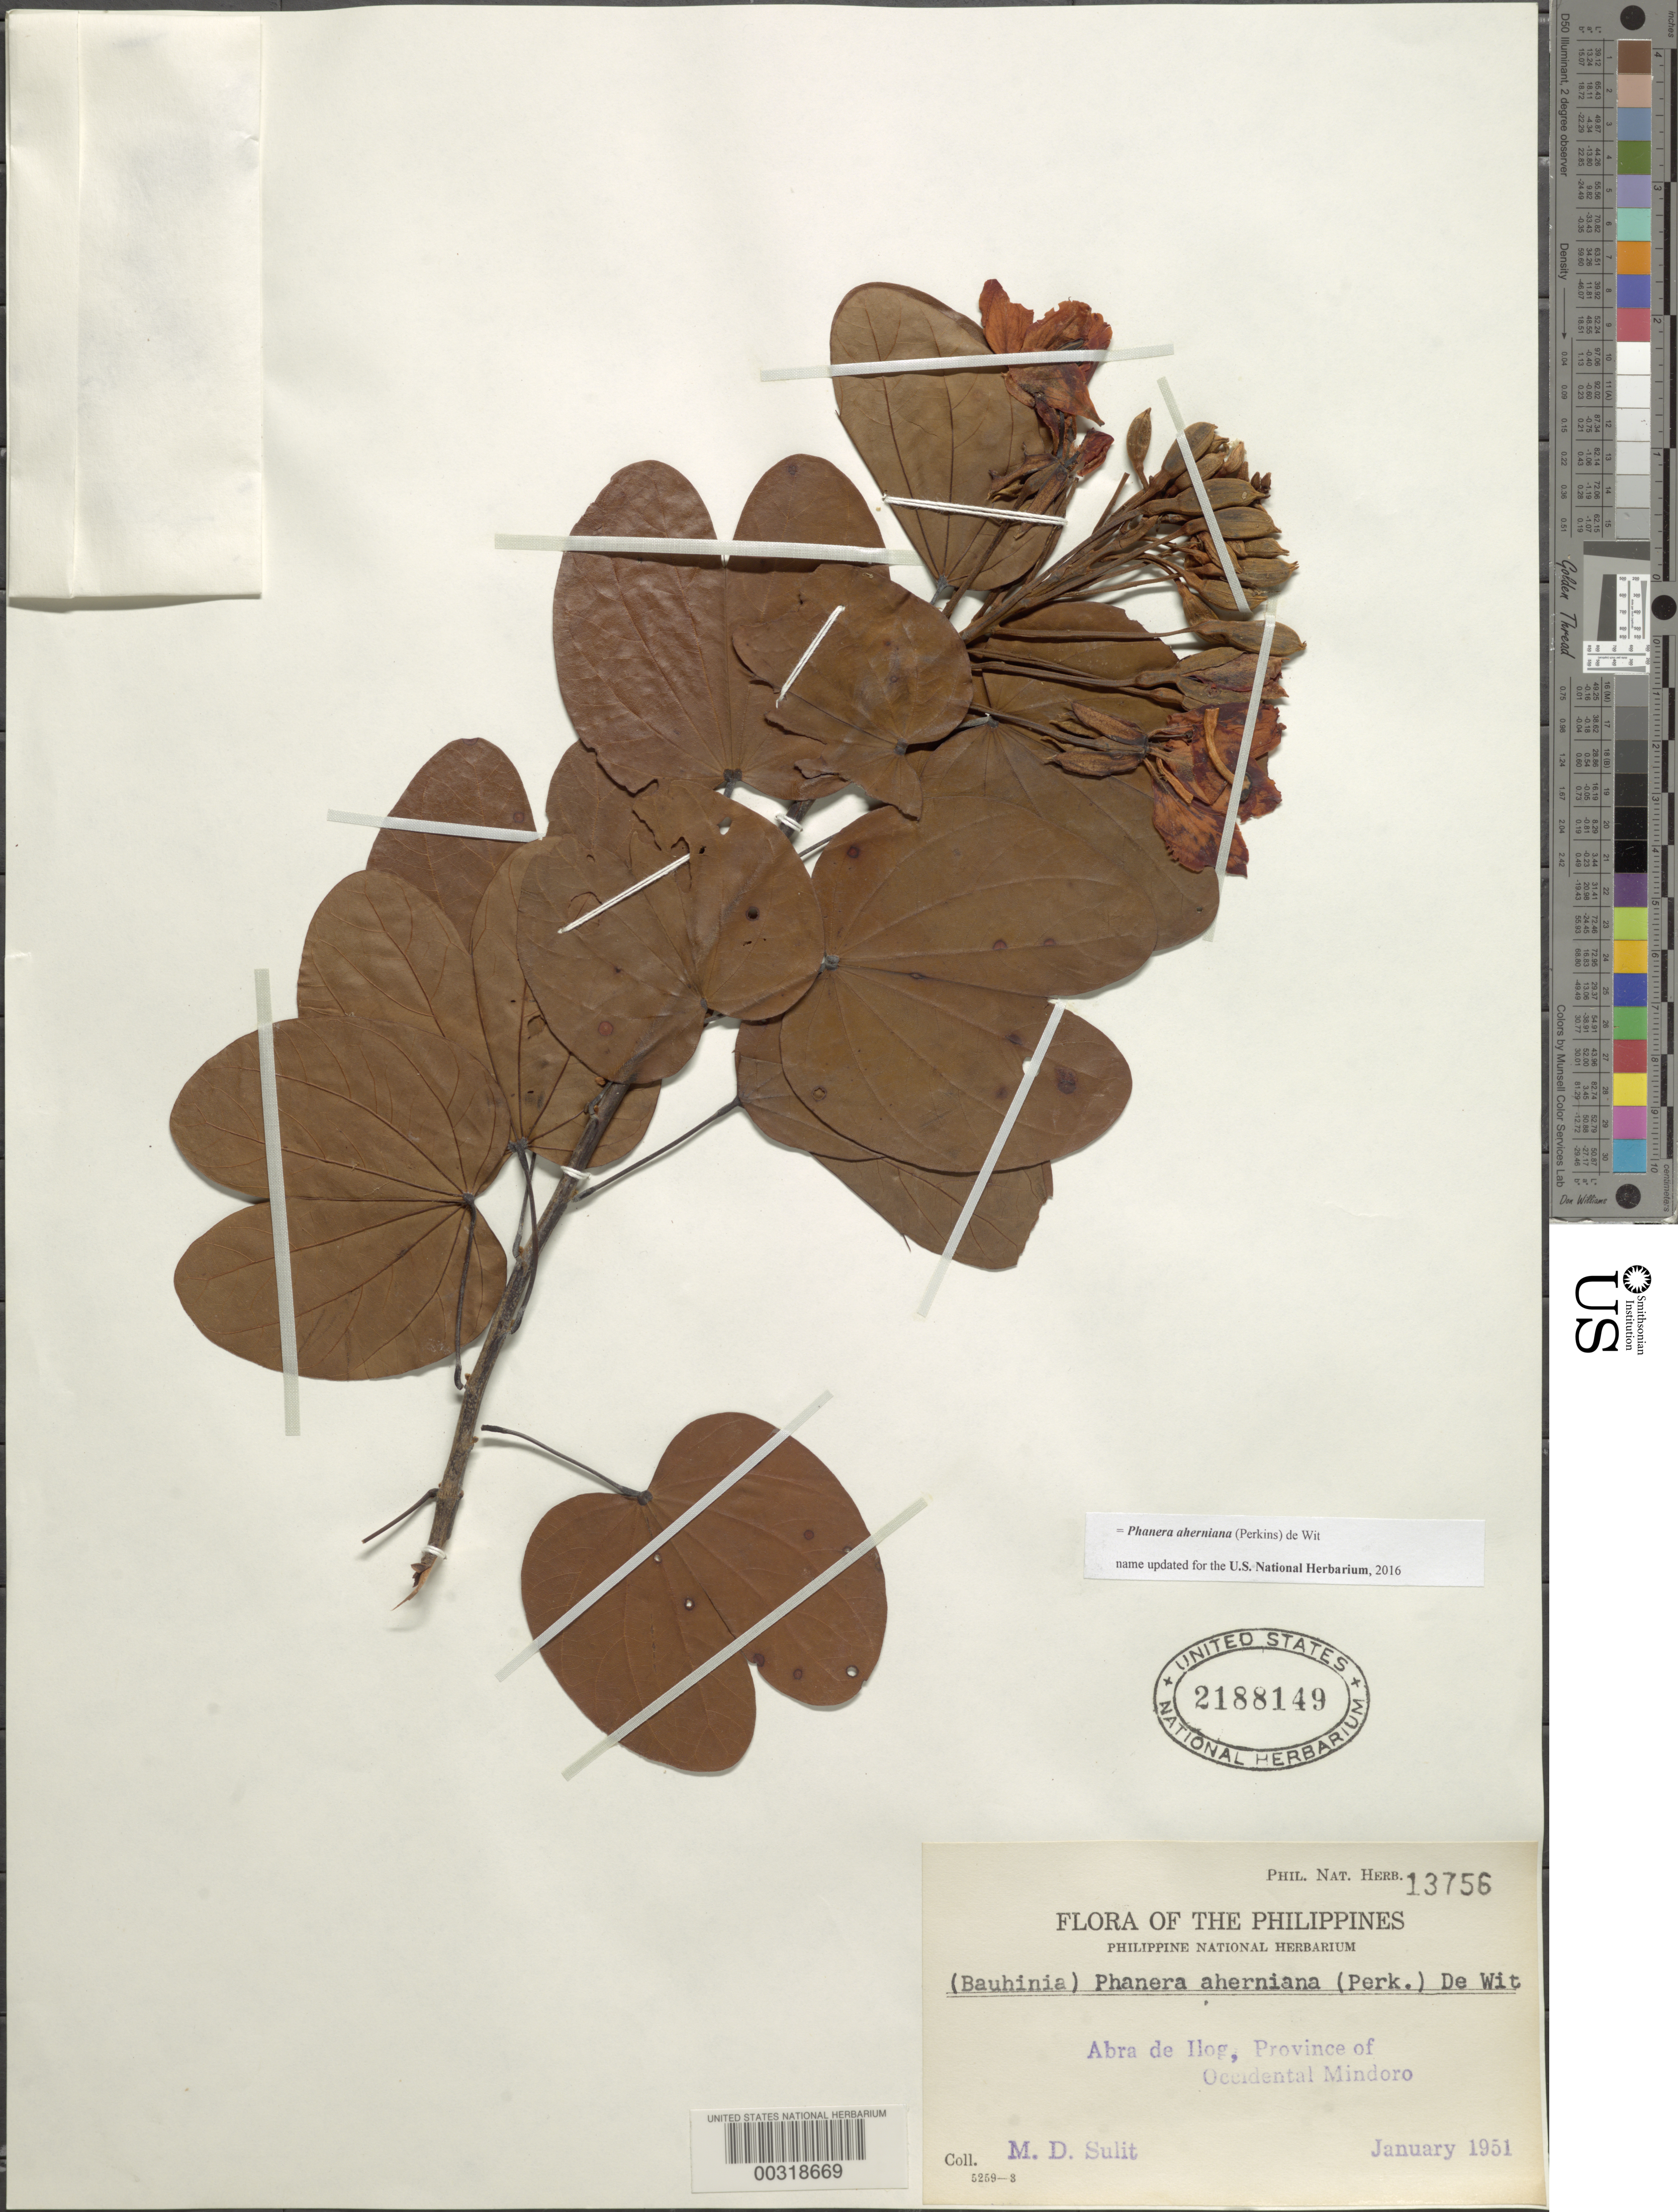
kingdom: Plantae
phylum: Tracheophyta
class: Magnoliopsida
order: Fabales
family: Fabaceae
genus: Phanera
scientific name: Phanera aherniana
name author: (G. Perkins) de Wit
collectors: M. Sulit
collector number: Phil. Nat. Herb. 13756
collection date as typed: Jan 1951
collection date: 1951-01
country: Philippines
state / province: Mimaropa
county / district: Mindoro Occidental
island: Mindoro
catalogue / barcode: US 2188149